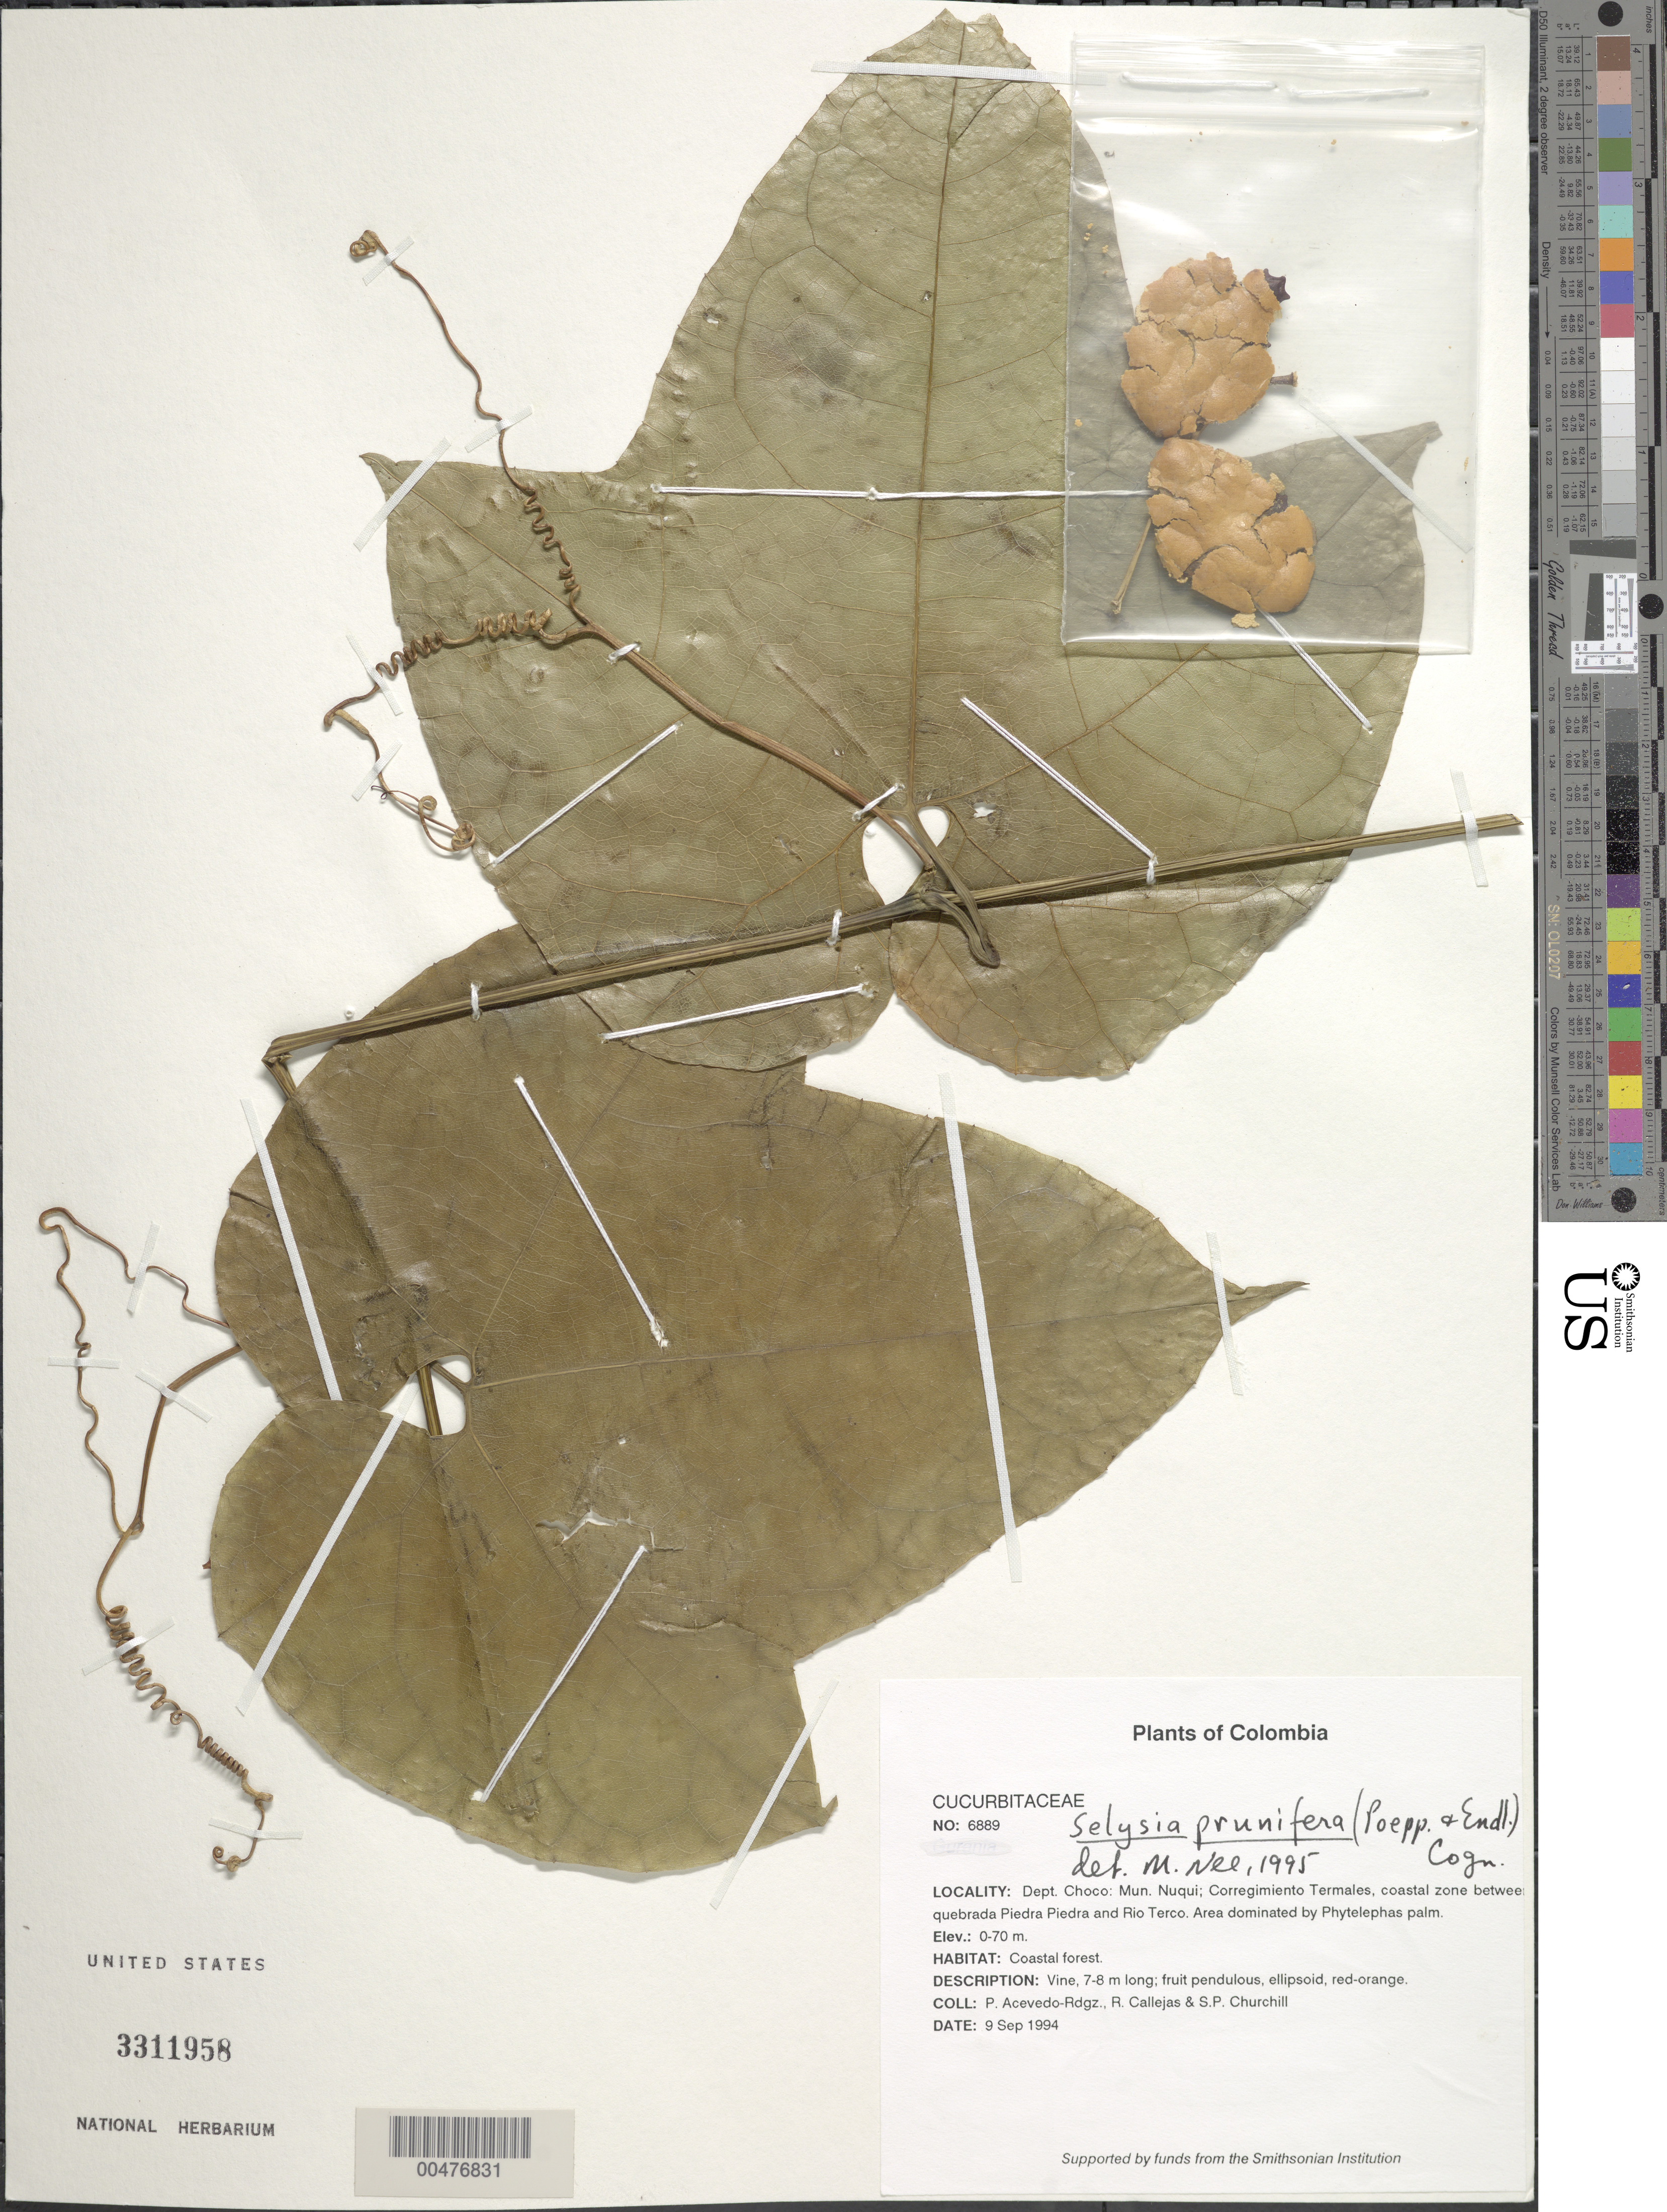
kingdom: Plantae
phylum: Tracheophyta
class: Magnoliopsida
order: Cucurbitales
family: Cucurbitaceae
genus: Gurania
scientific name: Gurania sp.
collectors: P. Acevedo-Rodr., R. Callejas & S. Churchill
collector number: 6889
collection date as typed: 09 Sep 1994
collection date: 1994-09-09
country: Colombia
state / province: Chocó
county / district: Nuqui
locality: Depart. Choco; Mun. Nuqui; Corregimiento Termales, coastal zone between quebrada Piedra Piedra and Río Terco. Area dominated by Phytelephas palm.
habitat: Coastal forest.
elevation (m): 0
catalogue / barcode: US 3311958